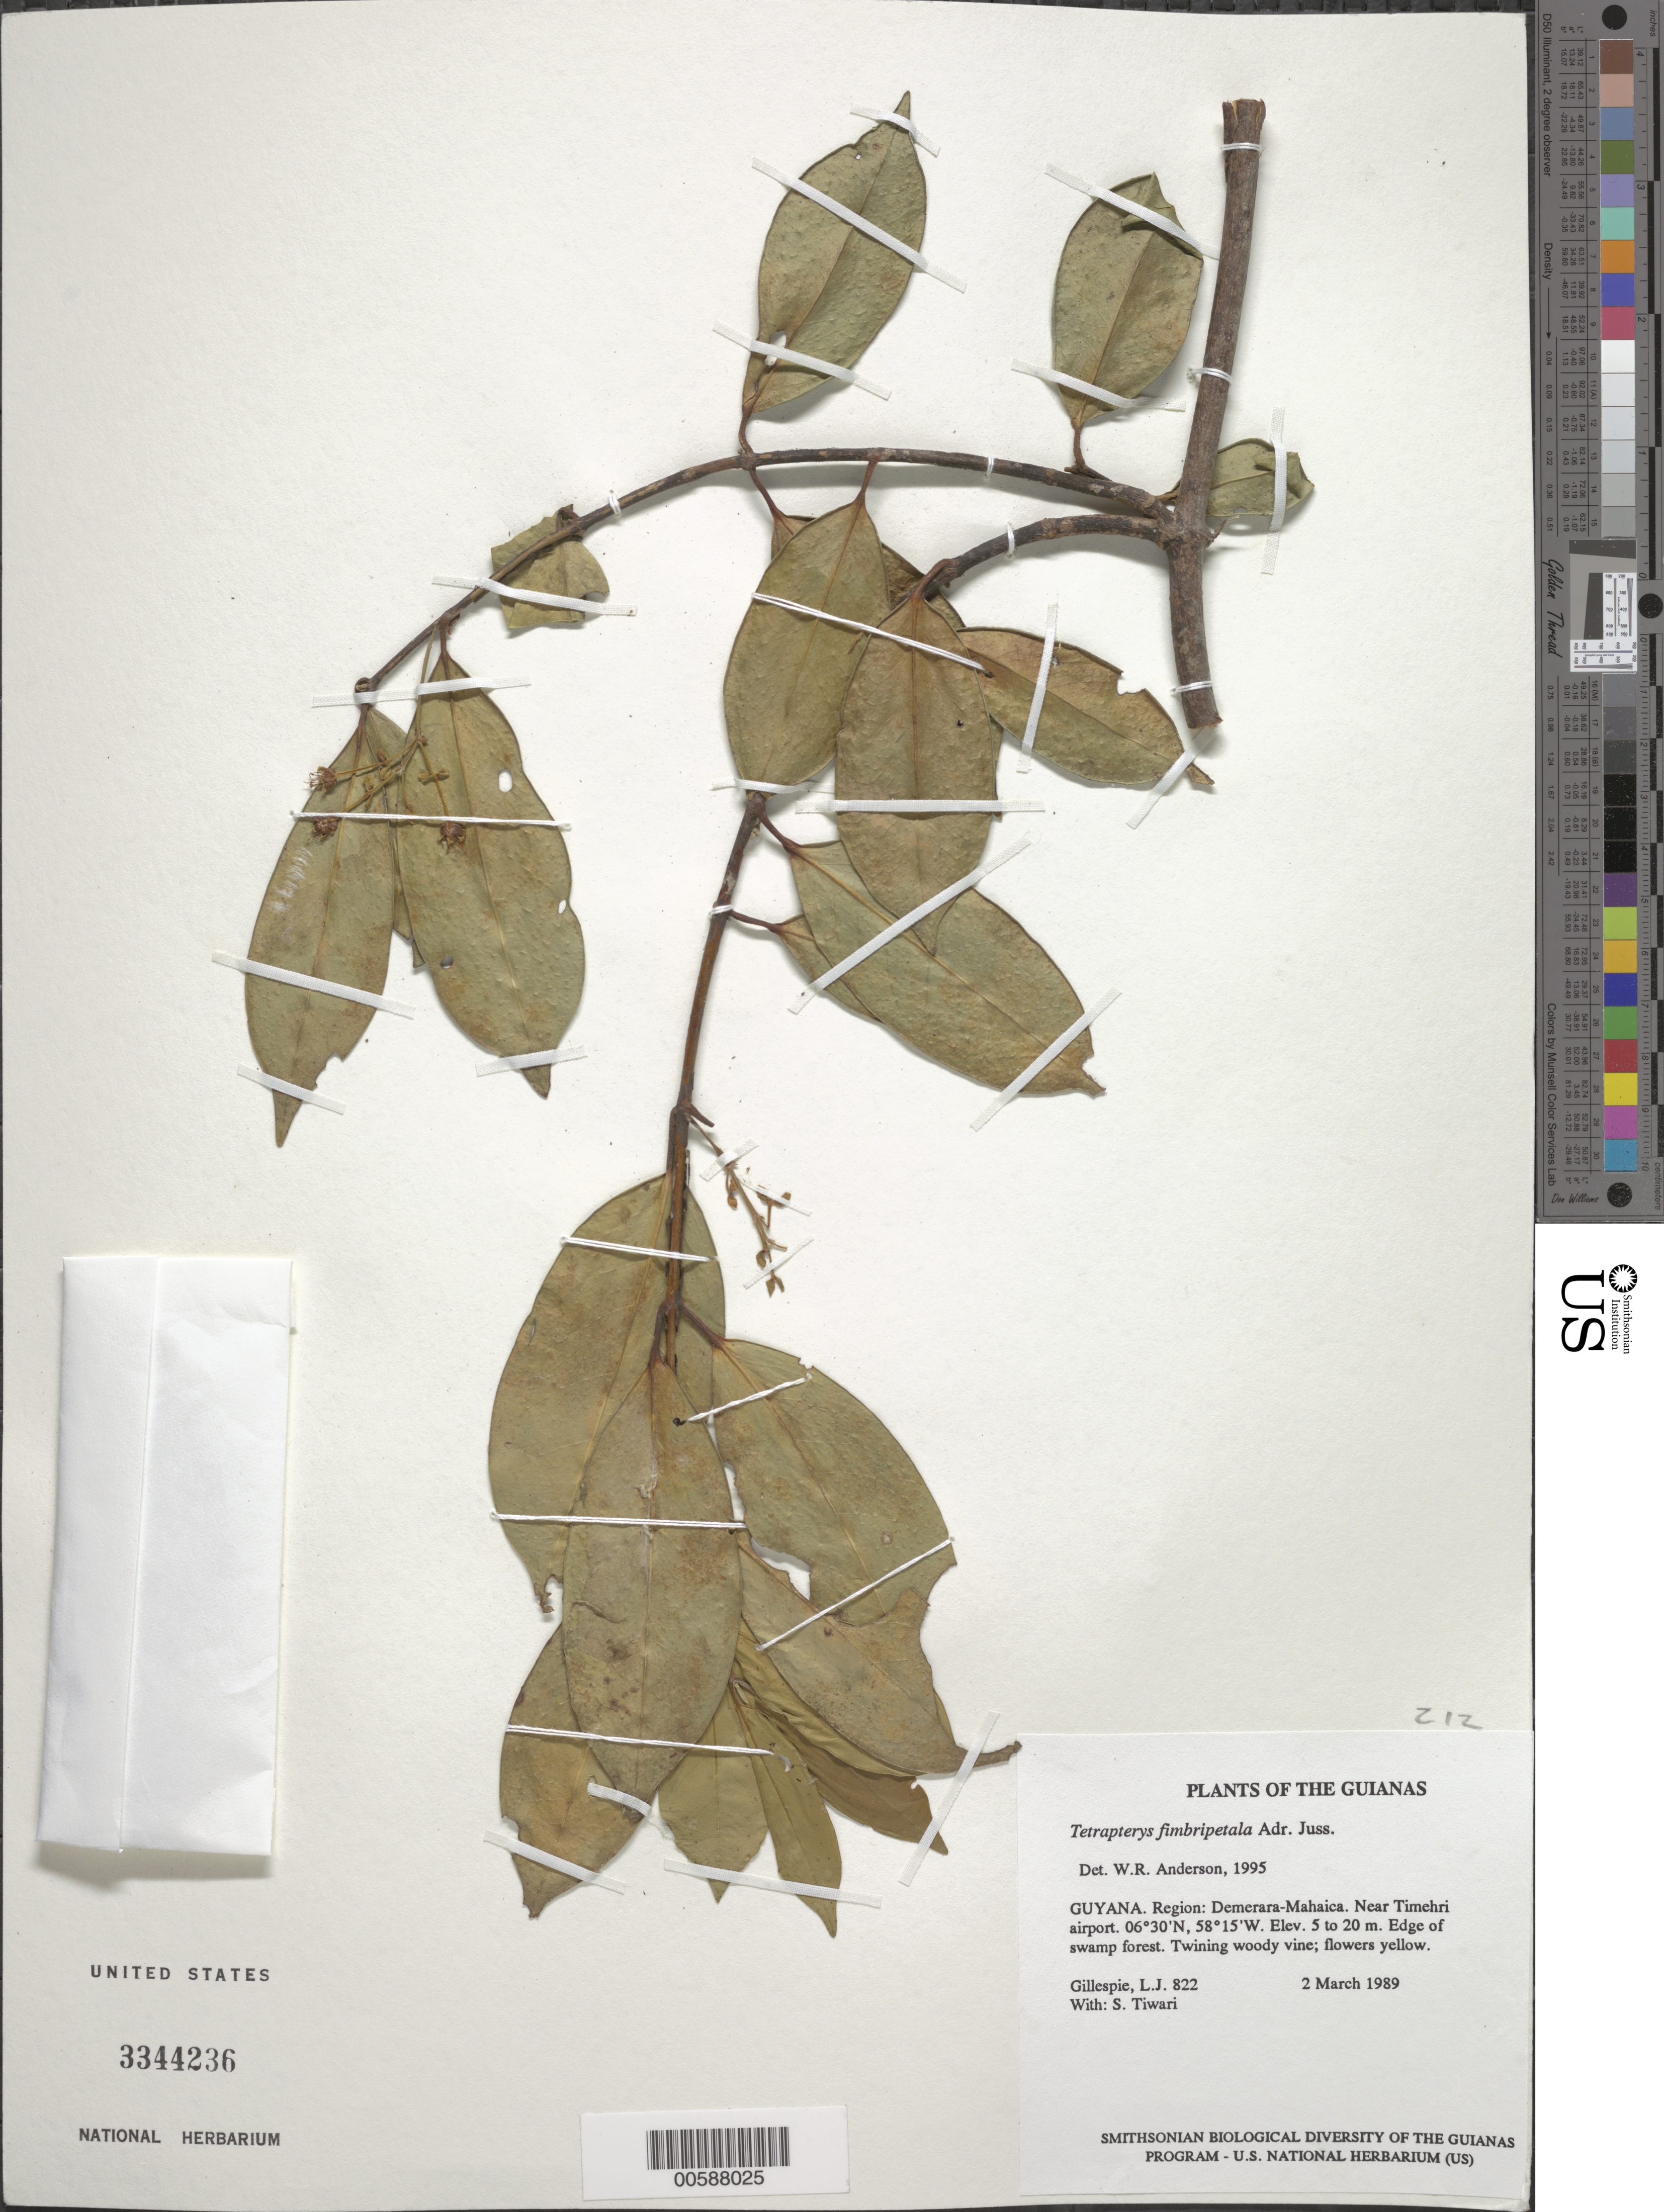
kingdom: Plantae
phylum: Tracheophyta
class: Magnoliopsida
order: Malpighiales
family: Malpighiaceae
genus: Glicophyllum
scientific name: Glicophyllum fimbripetalum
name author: (A. Juss.) R.F. Almeida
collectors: L. J. Gillespie & S. Tiwari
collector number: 822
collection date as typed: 2 March 1989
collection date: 1989-03-02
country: Guyana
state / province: Demerara-Mahaica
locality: Near Timehri airport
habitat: Edge of swamp forest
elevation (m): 5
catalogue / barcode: US 3344236